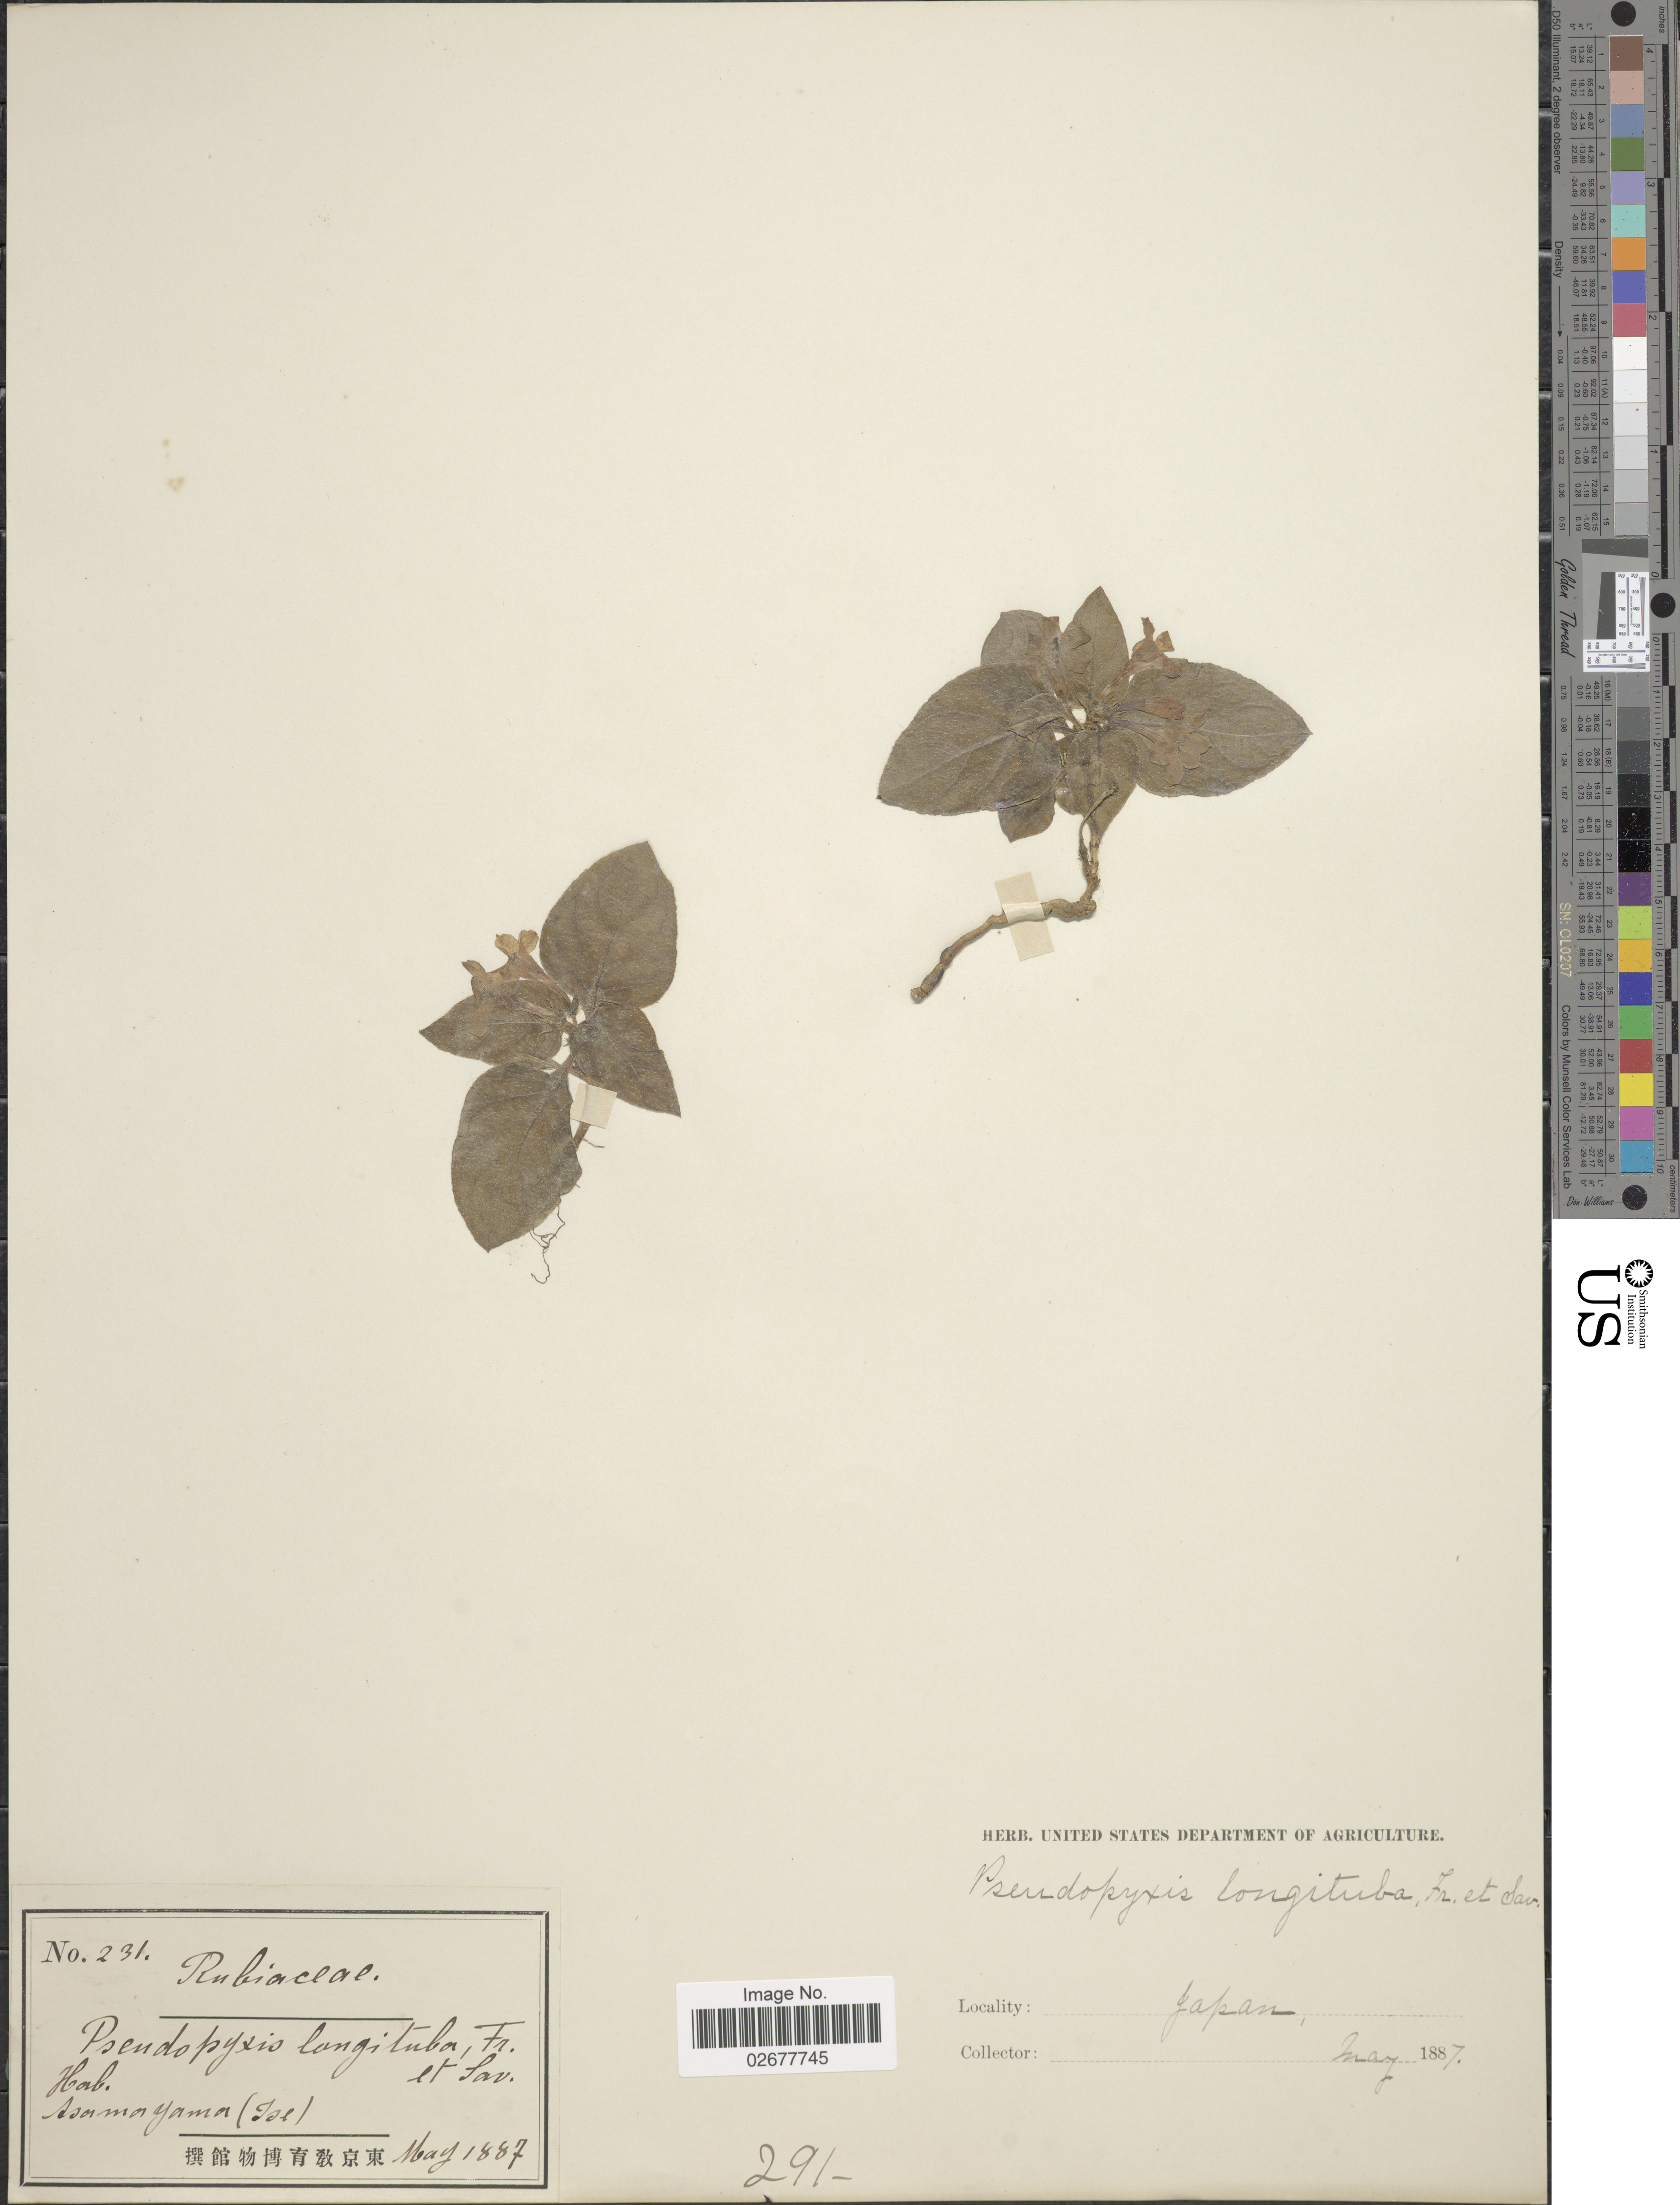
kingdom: Plantae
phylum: Tracheophyta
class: Magnoliopsida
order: Gentianales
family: Rubiaceae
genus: Pseudopyxis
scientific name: Pseudopyxis longituba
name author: Franch. & Sav.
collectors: ex herb. U. S. Department of Agriculture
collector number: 231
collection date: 1887-05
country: Japan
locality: Asama Yama (Ise)